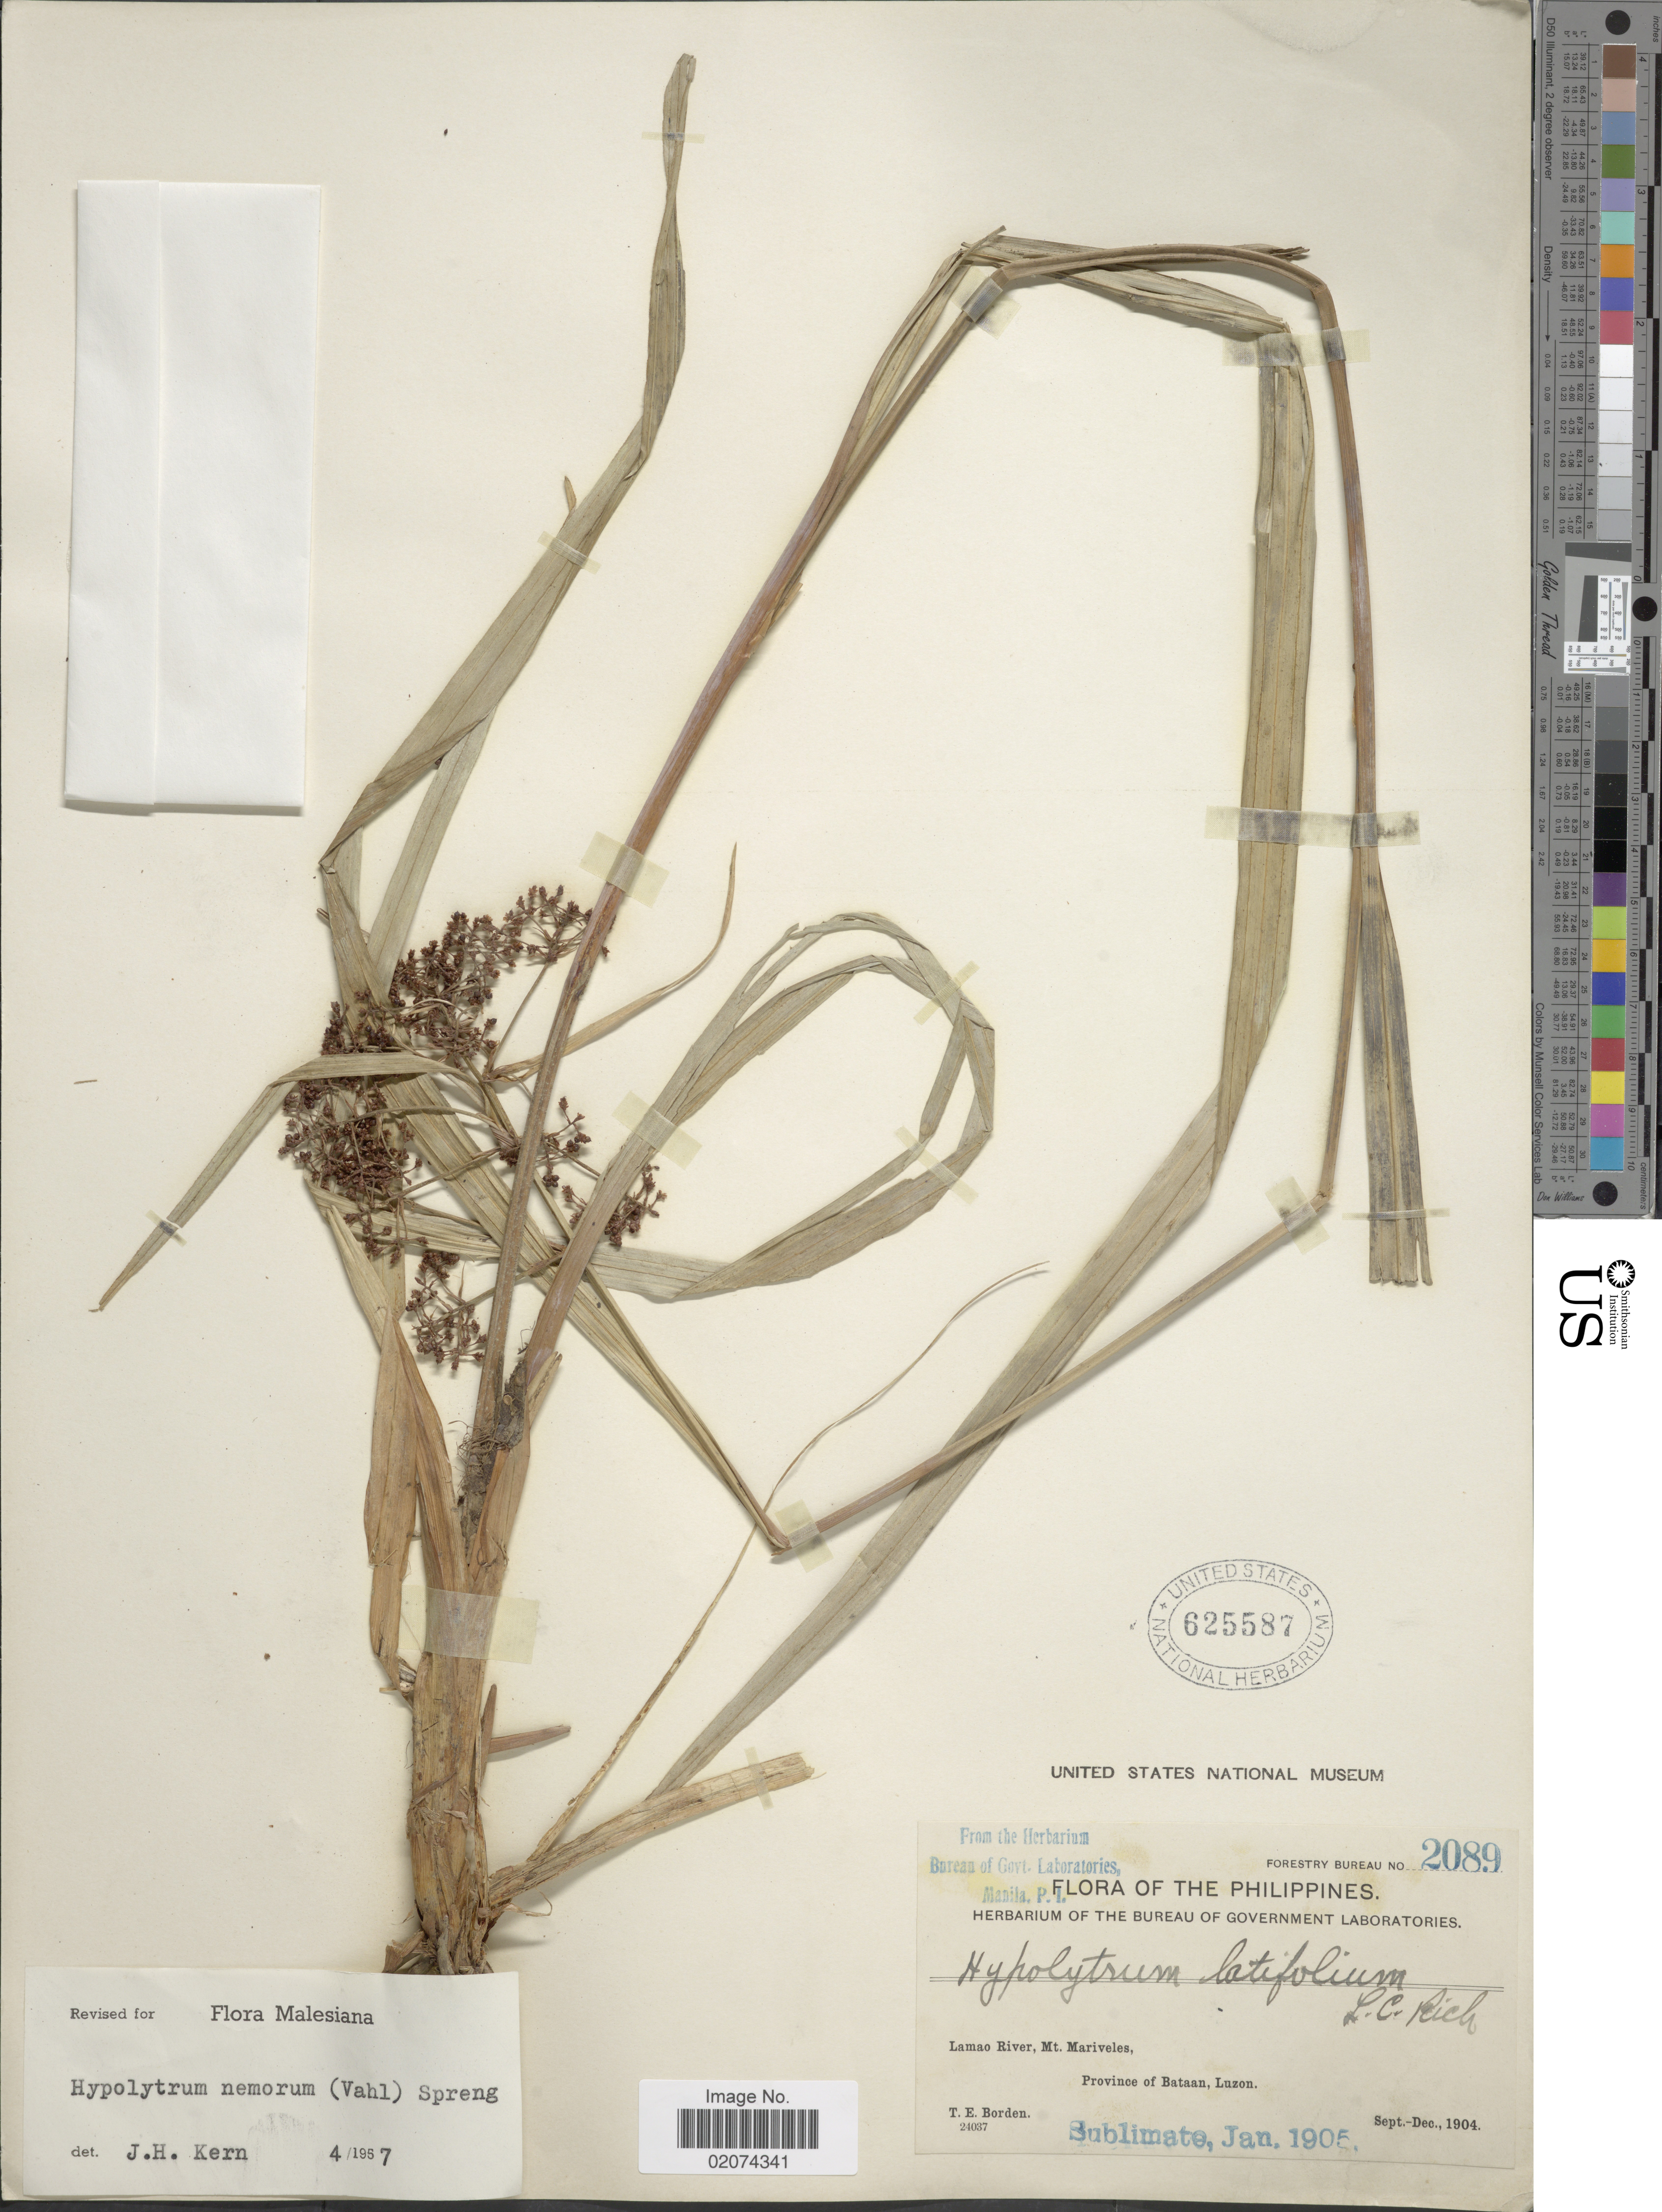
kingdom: Plantae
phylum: Tracheophyta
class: Liliopsida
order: Poales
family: Cyperaceae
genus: Hypolytrum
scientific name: Hypolytrum nemorum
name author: (Vahl) Spreng.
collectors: T. E. Borden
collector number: Forestry Bureau2089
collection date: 1904-09/1904-12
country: Philippines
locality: Lamao River, Mt. Mariveles, Province of Bataan, Luzon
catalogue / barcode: US 625587